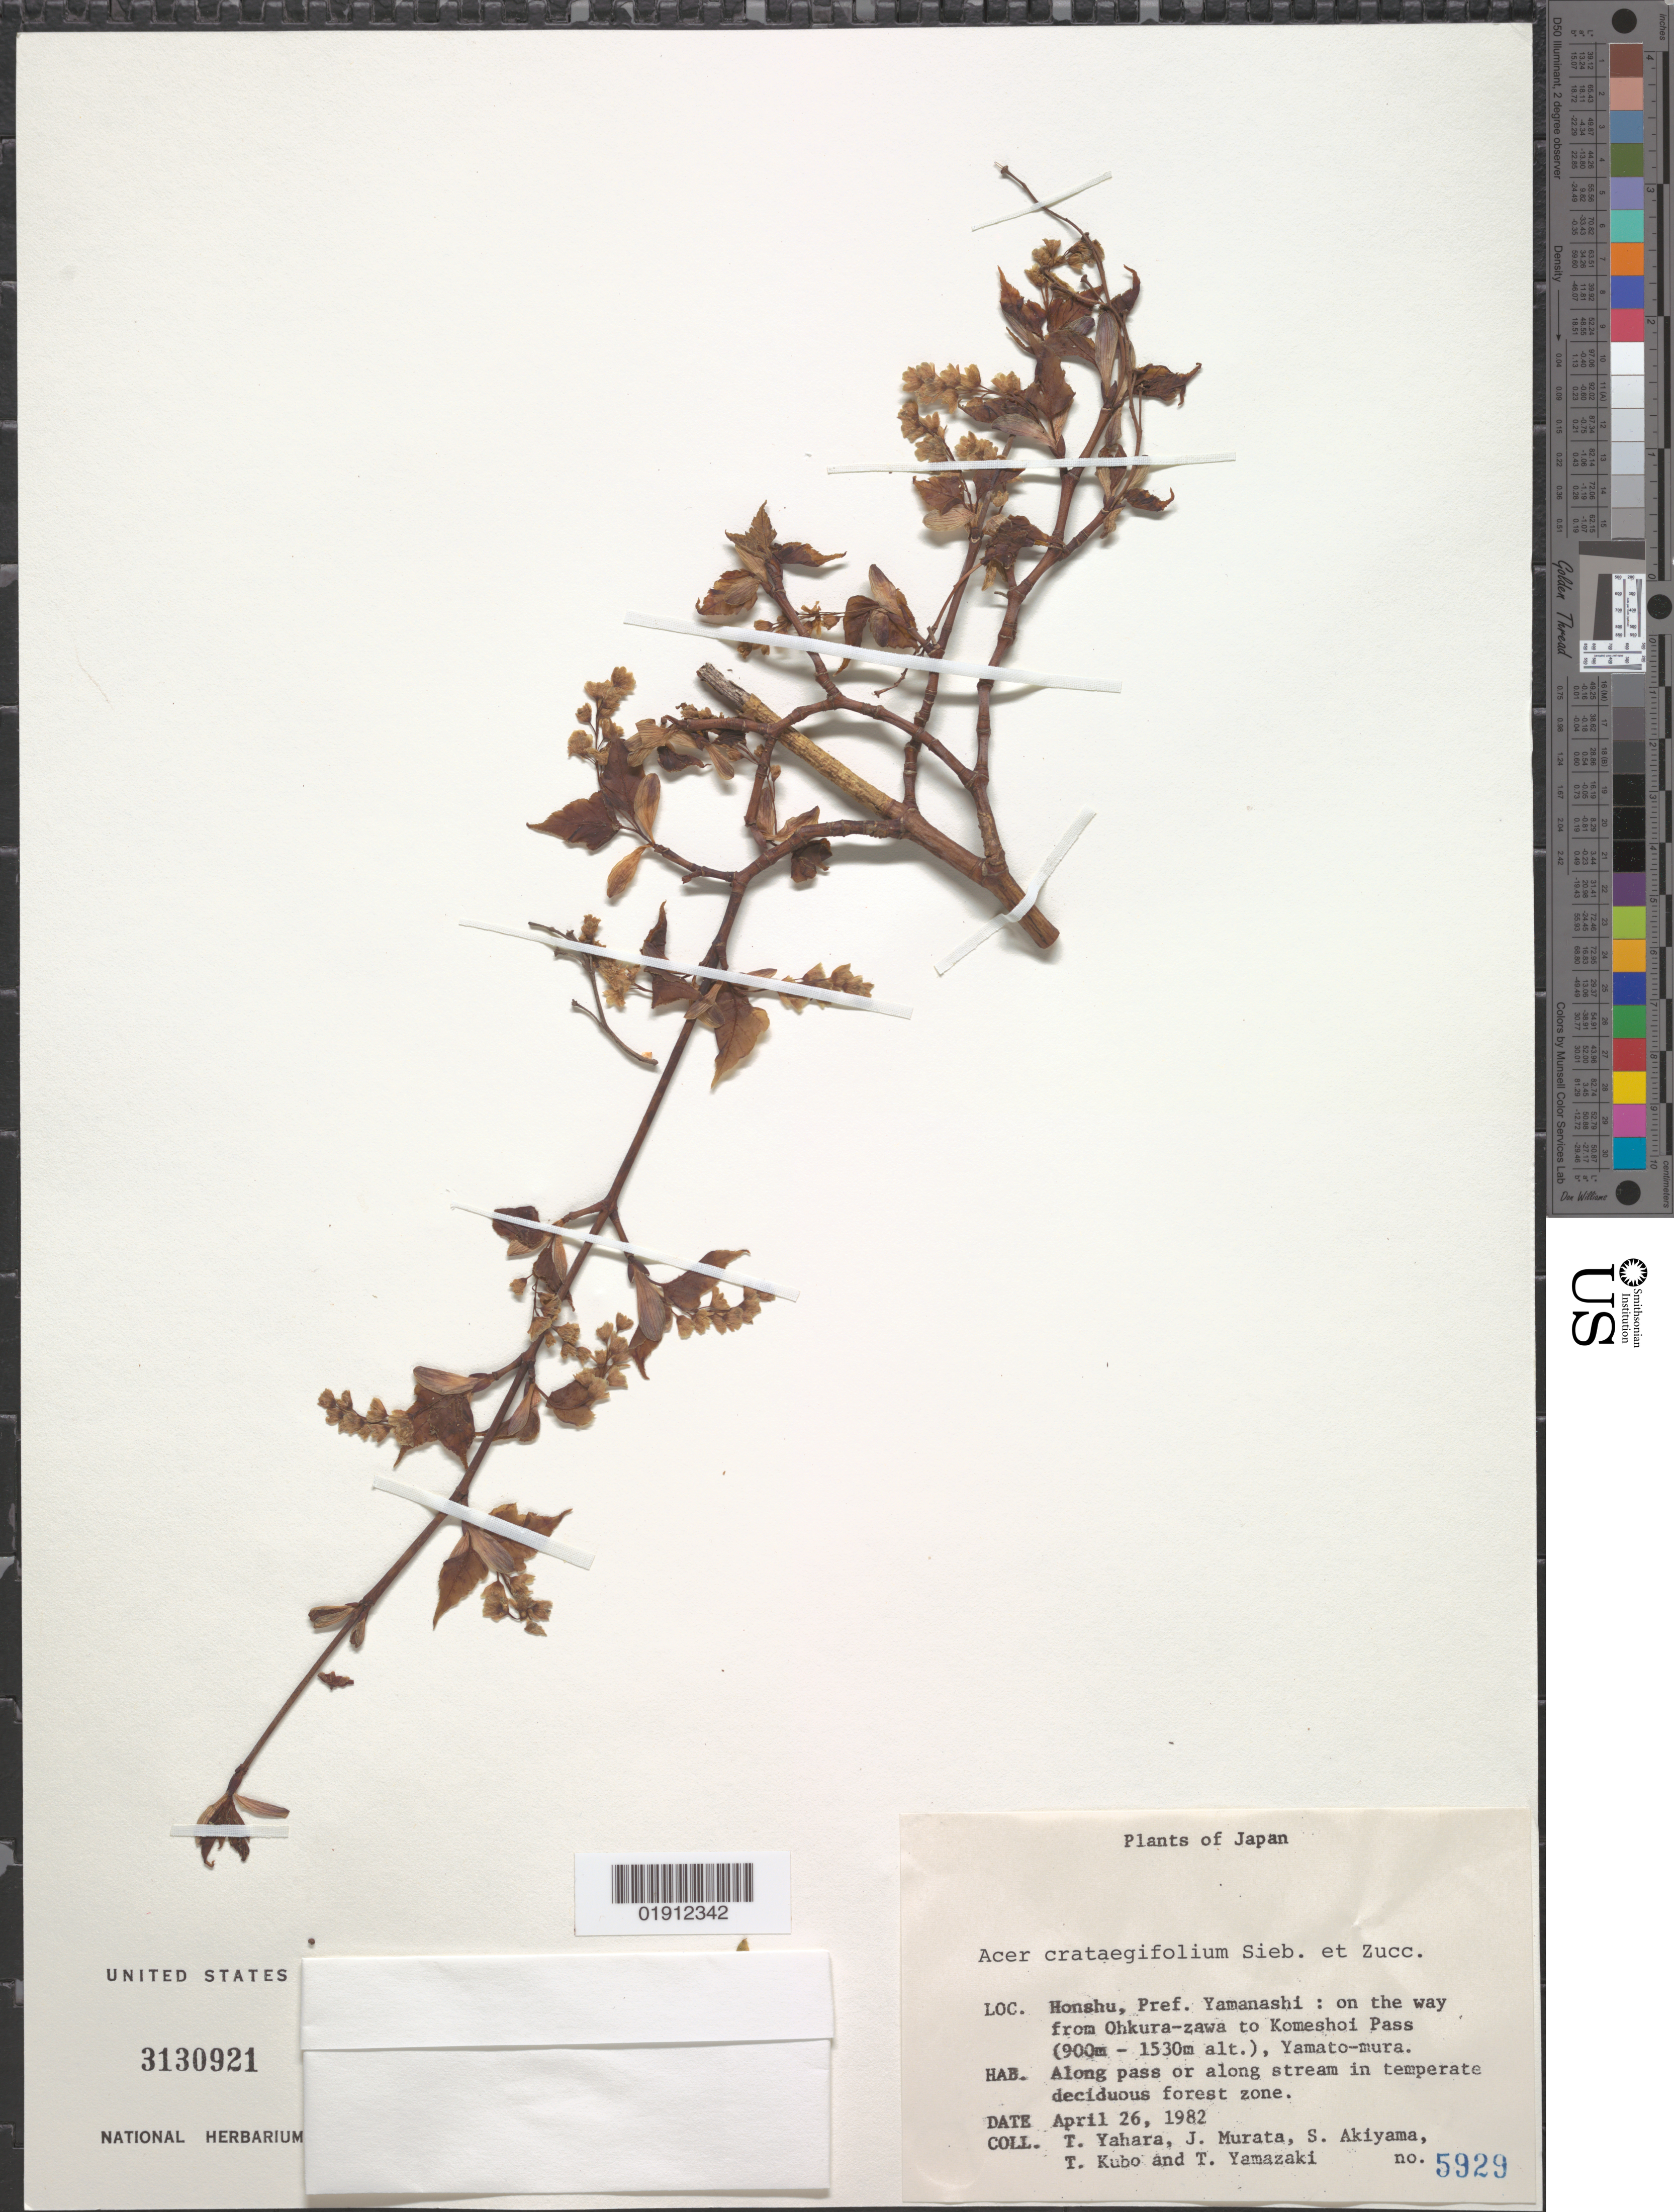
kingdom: Plantae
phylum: Tracheophyta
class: Magnoliopsida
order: Sapindales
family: Sapindaceae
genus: Acer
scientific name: Acer crataegifolium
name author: Siebold & Zucc.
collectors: T. Yahara, J. Murata, Shinobu Akiyama, T. Kubo & T. Yamazaki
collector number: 5929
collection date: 1982-04-26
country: Japan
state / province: Yamanasi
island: Honshu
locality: Ohkura-zawa to Komeshoi Pass, Yamato-mura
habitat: Along pass or along stream in temperate deciduous forest zone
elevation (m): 900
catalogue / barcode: US 3130921